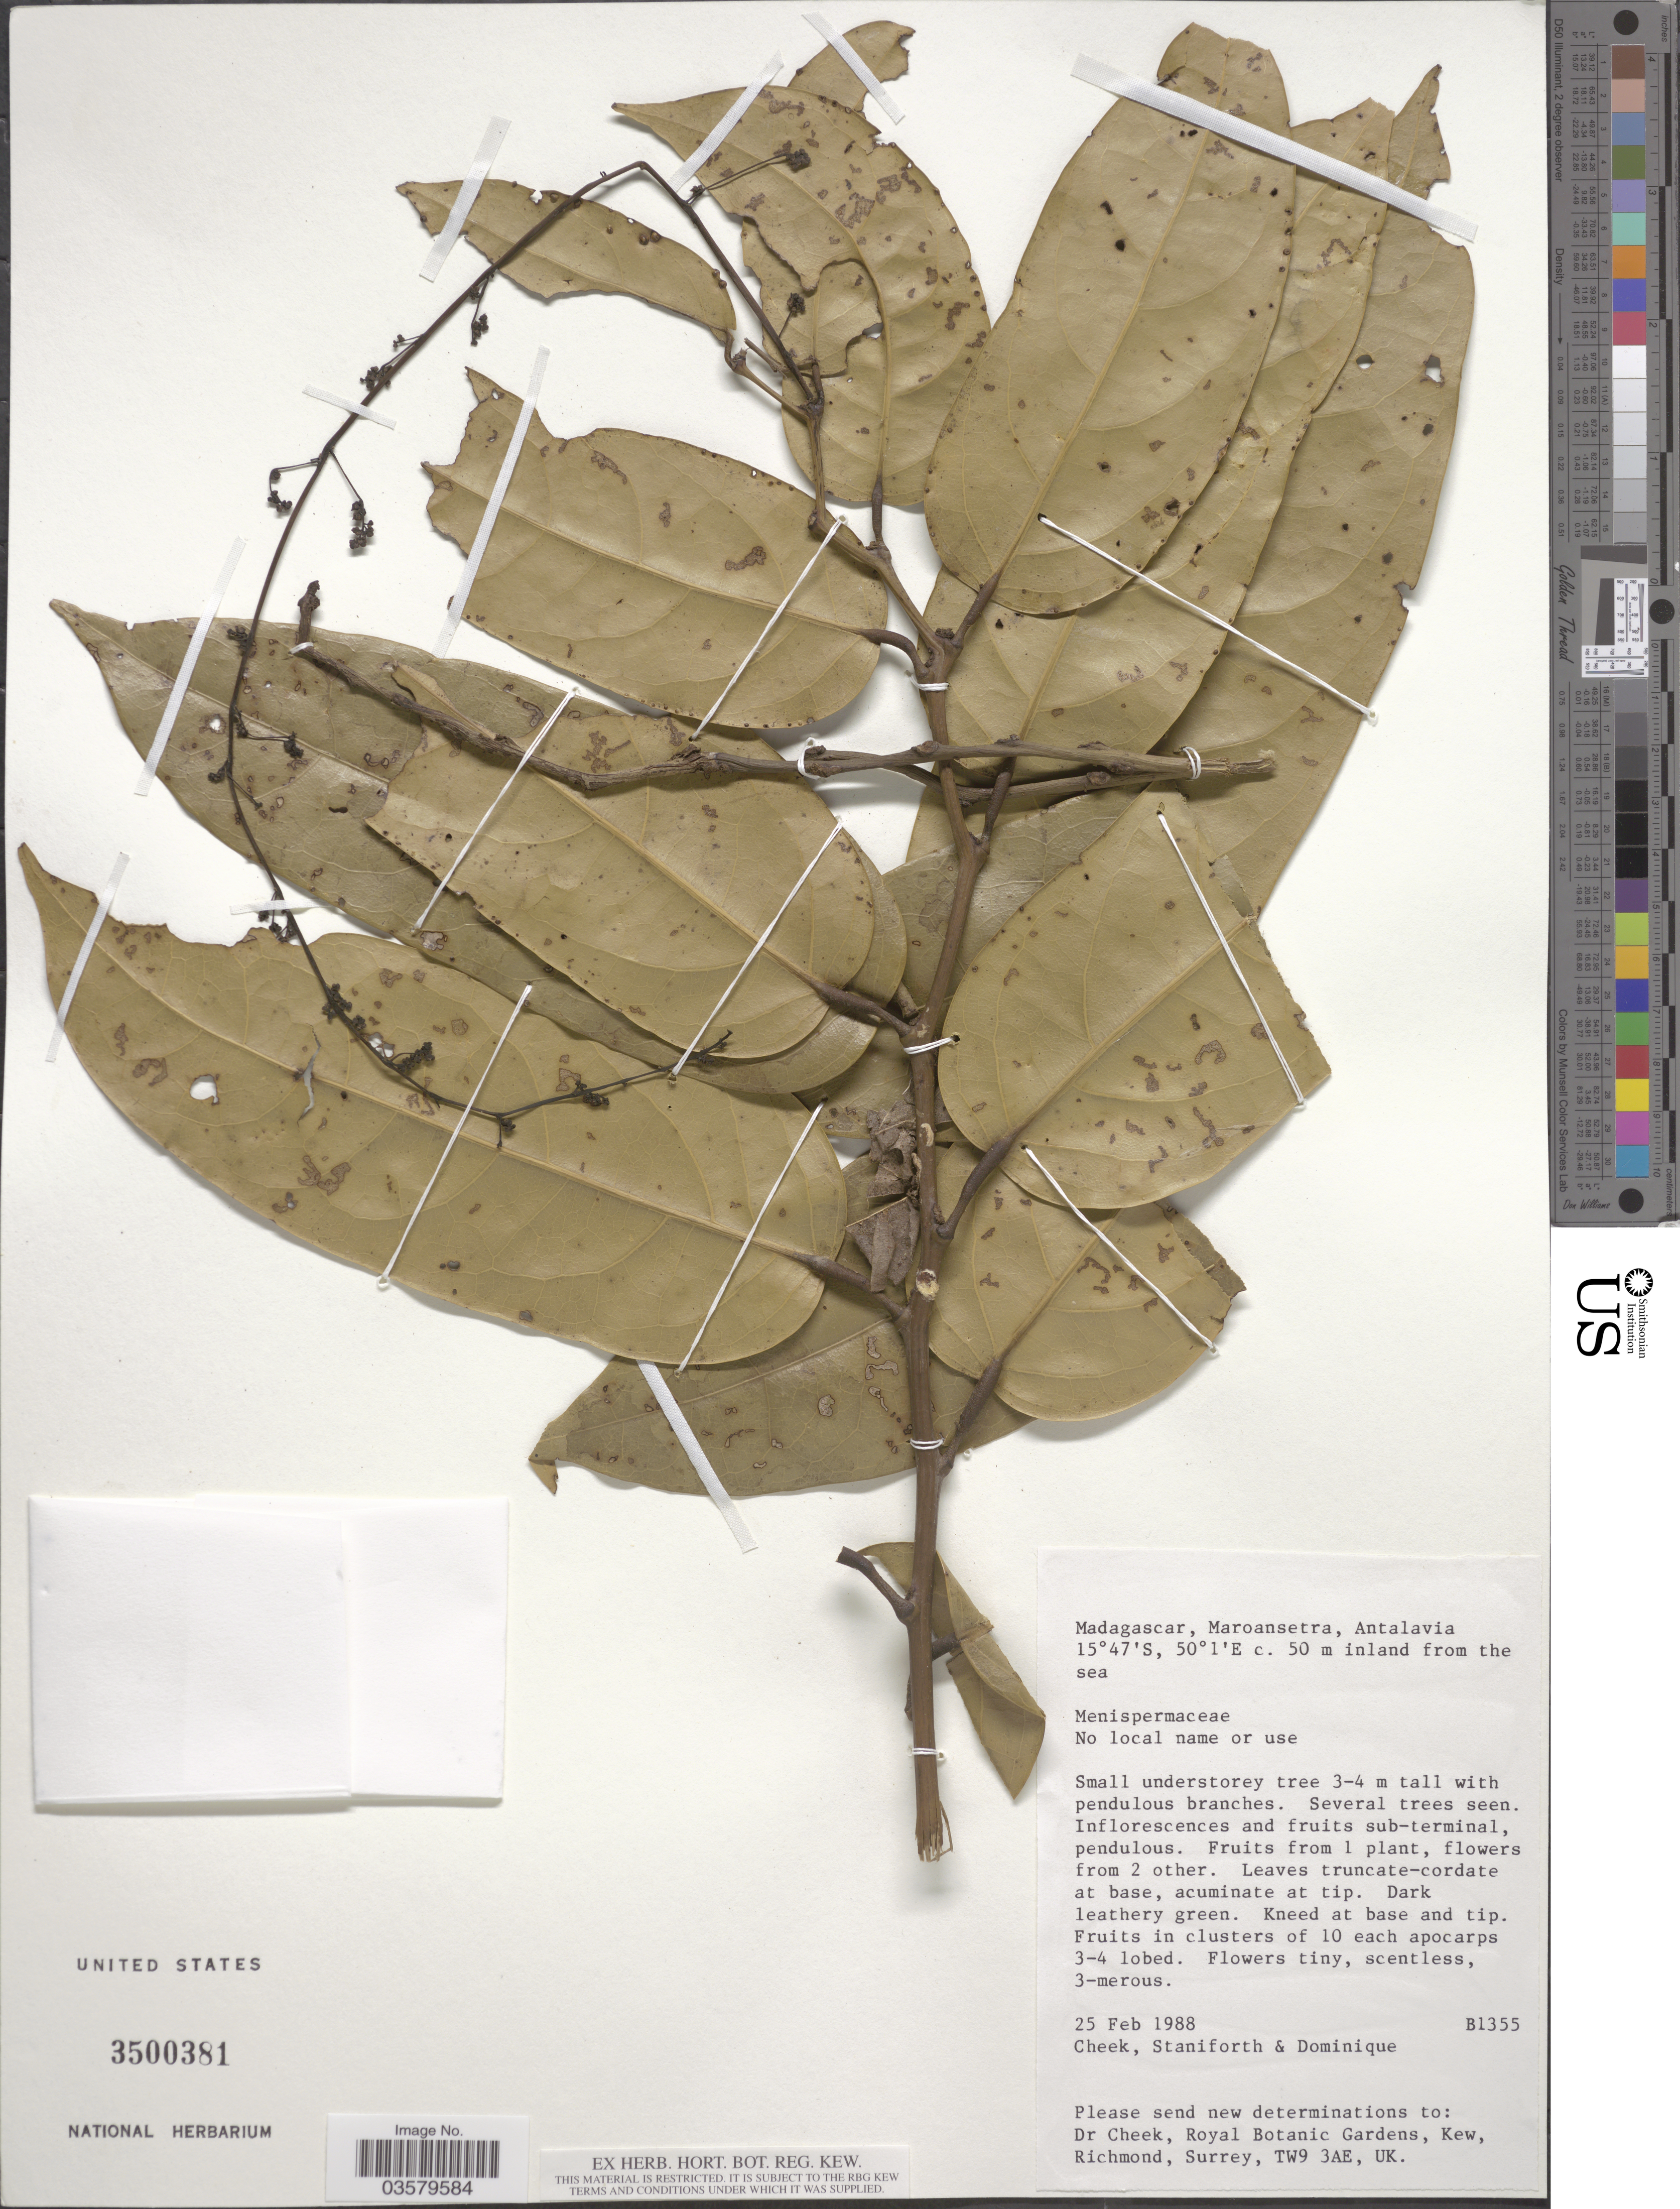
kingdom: Plantae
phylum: Tracheophyta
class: Magnoliopsida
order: Ranunculales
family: Menispermaceae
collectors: -. Cheek, -. Staniforth & Dominique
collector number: B1355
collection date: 1988-02-25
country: Madagascar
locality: Maroansetra, Antalavia.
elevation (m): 50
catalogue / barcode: US 3500381